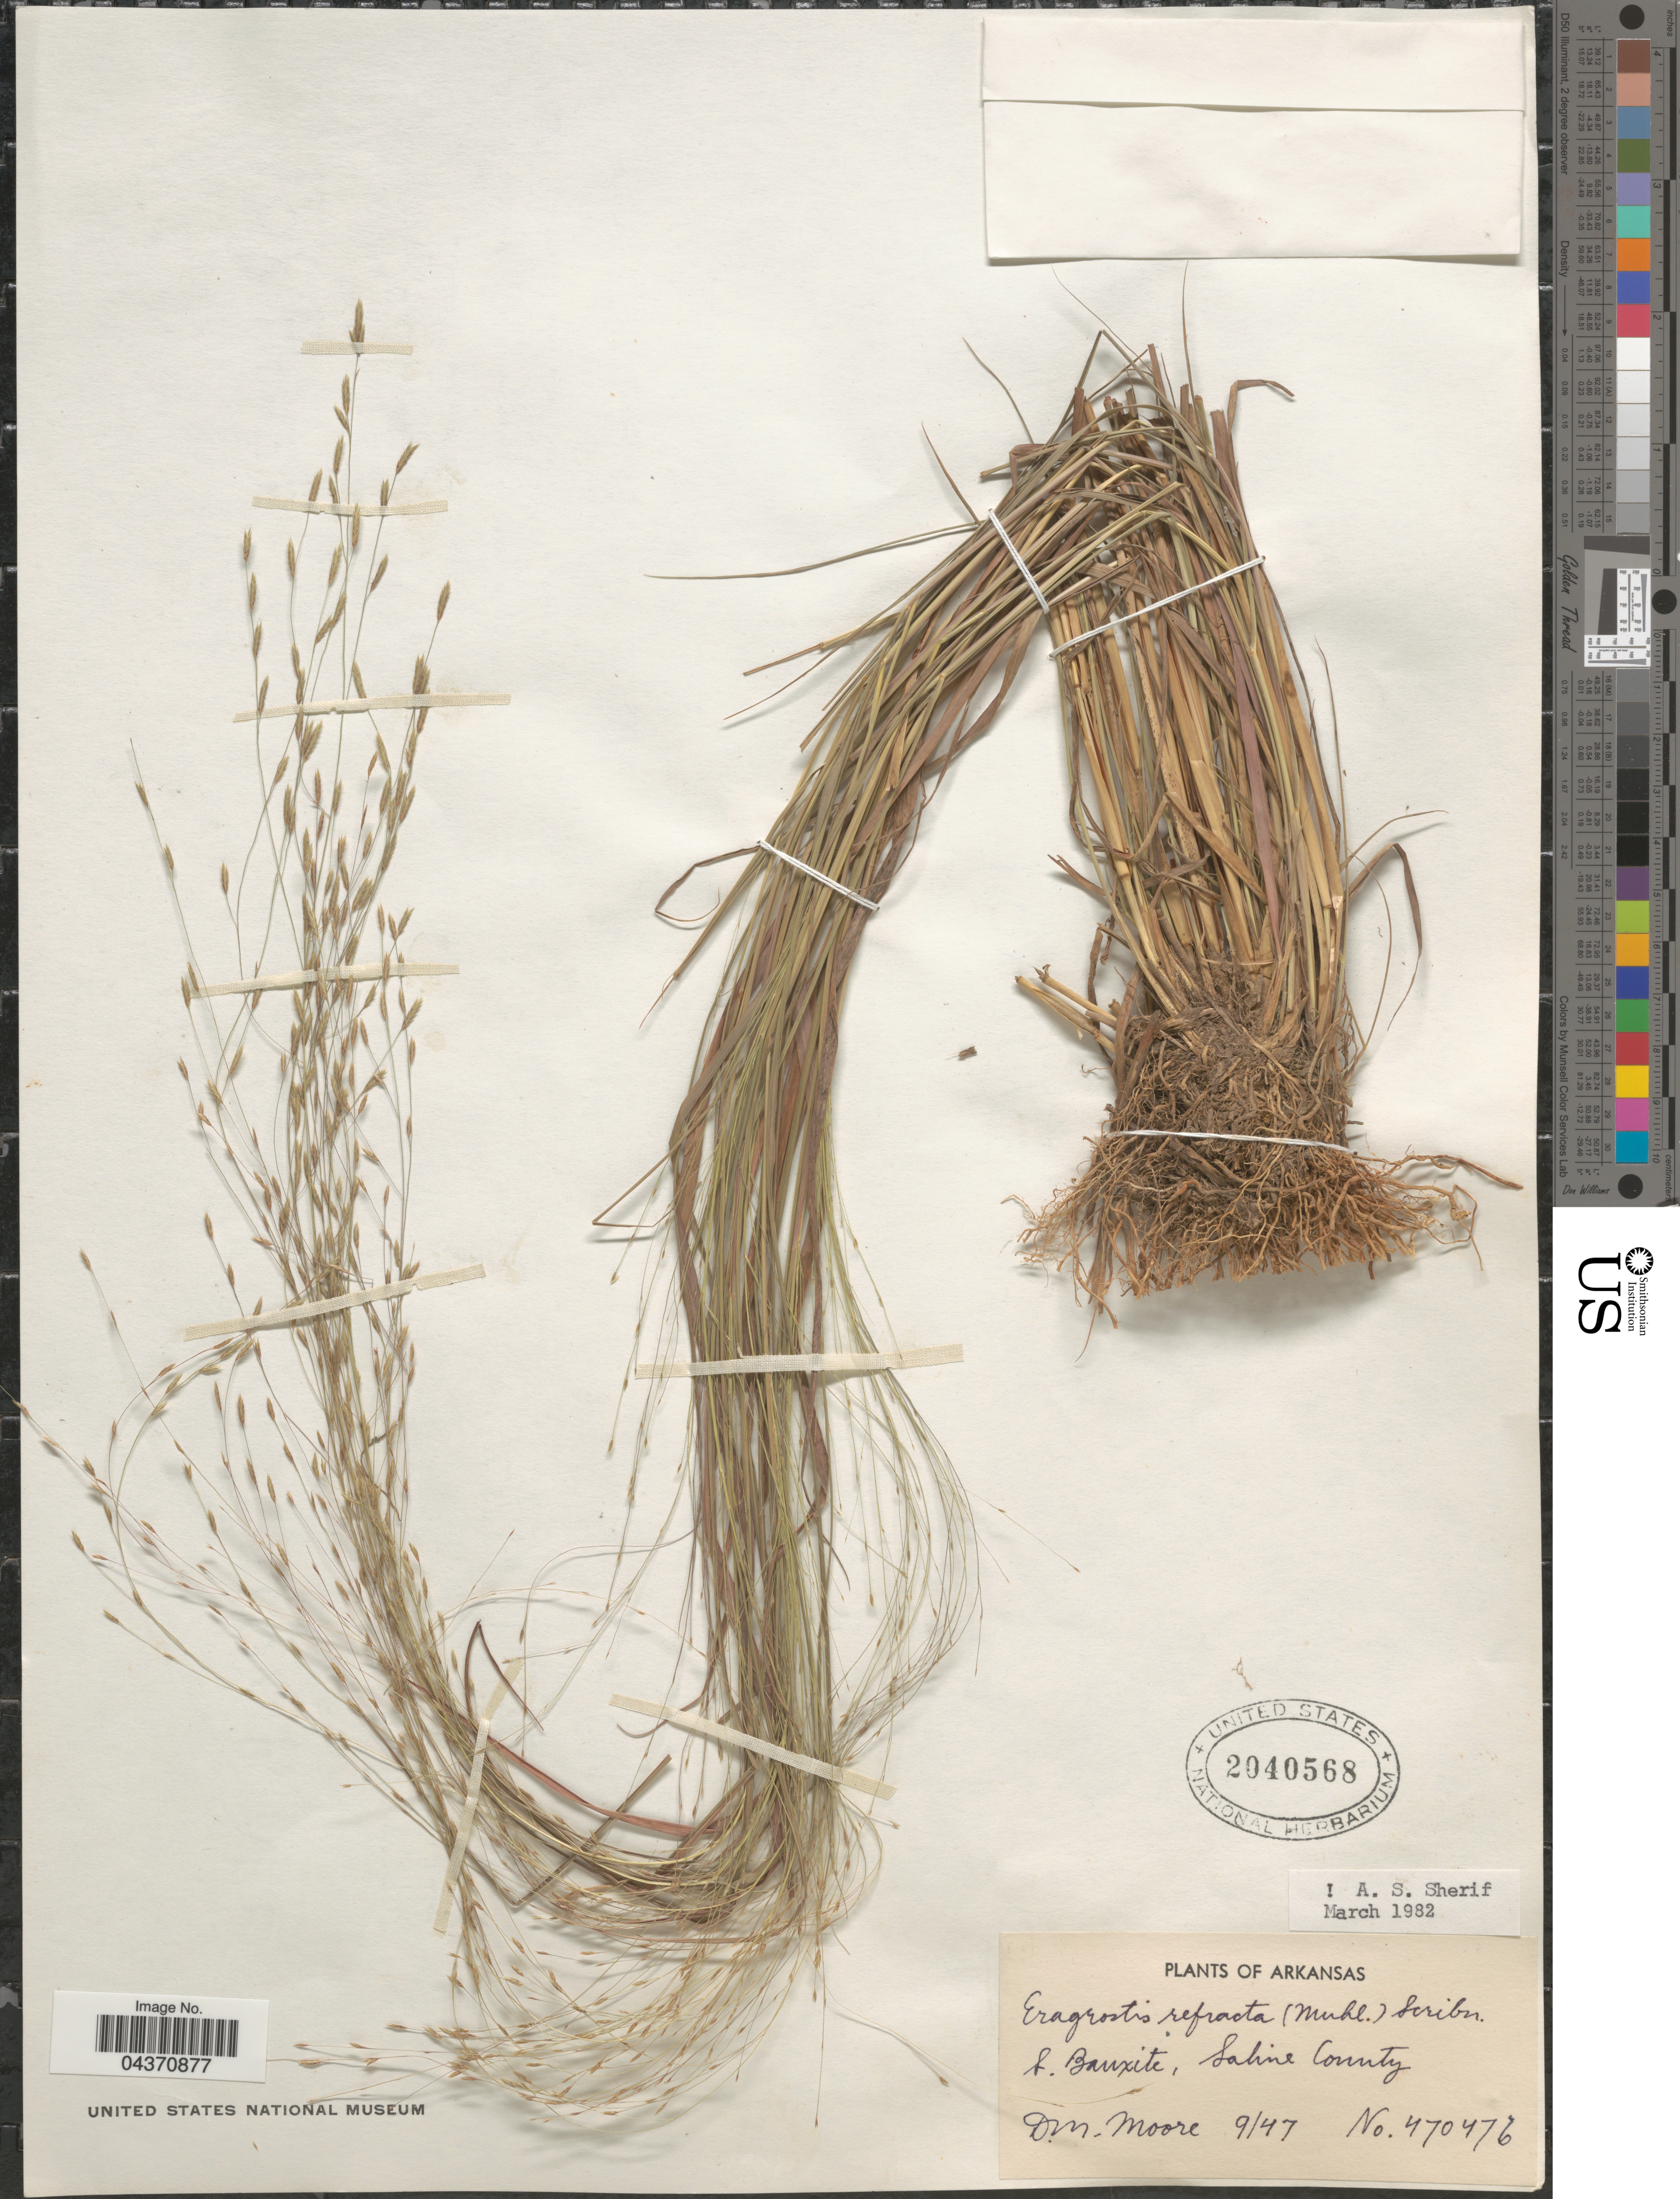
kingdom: Plantae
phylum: Tracheophyta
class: Liliopsida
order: Poales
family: Poaceae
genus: Eragrostis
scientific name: Eragrostis refracta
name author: (Muhl.) Scribn.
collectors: D. Moore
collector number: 470476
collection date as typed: Transcribed d/m/y: /9/47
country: United States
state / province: Arkansas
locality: S. Bauxite, Saline County.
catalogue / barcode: US 2040568